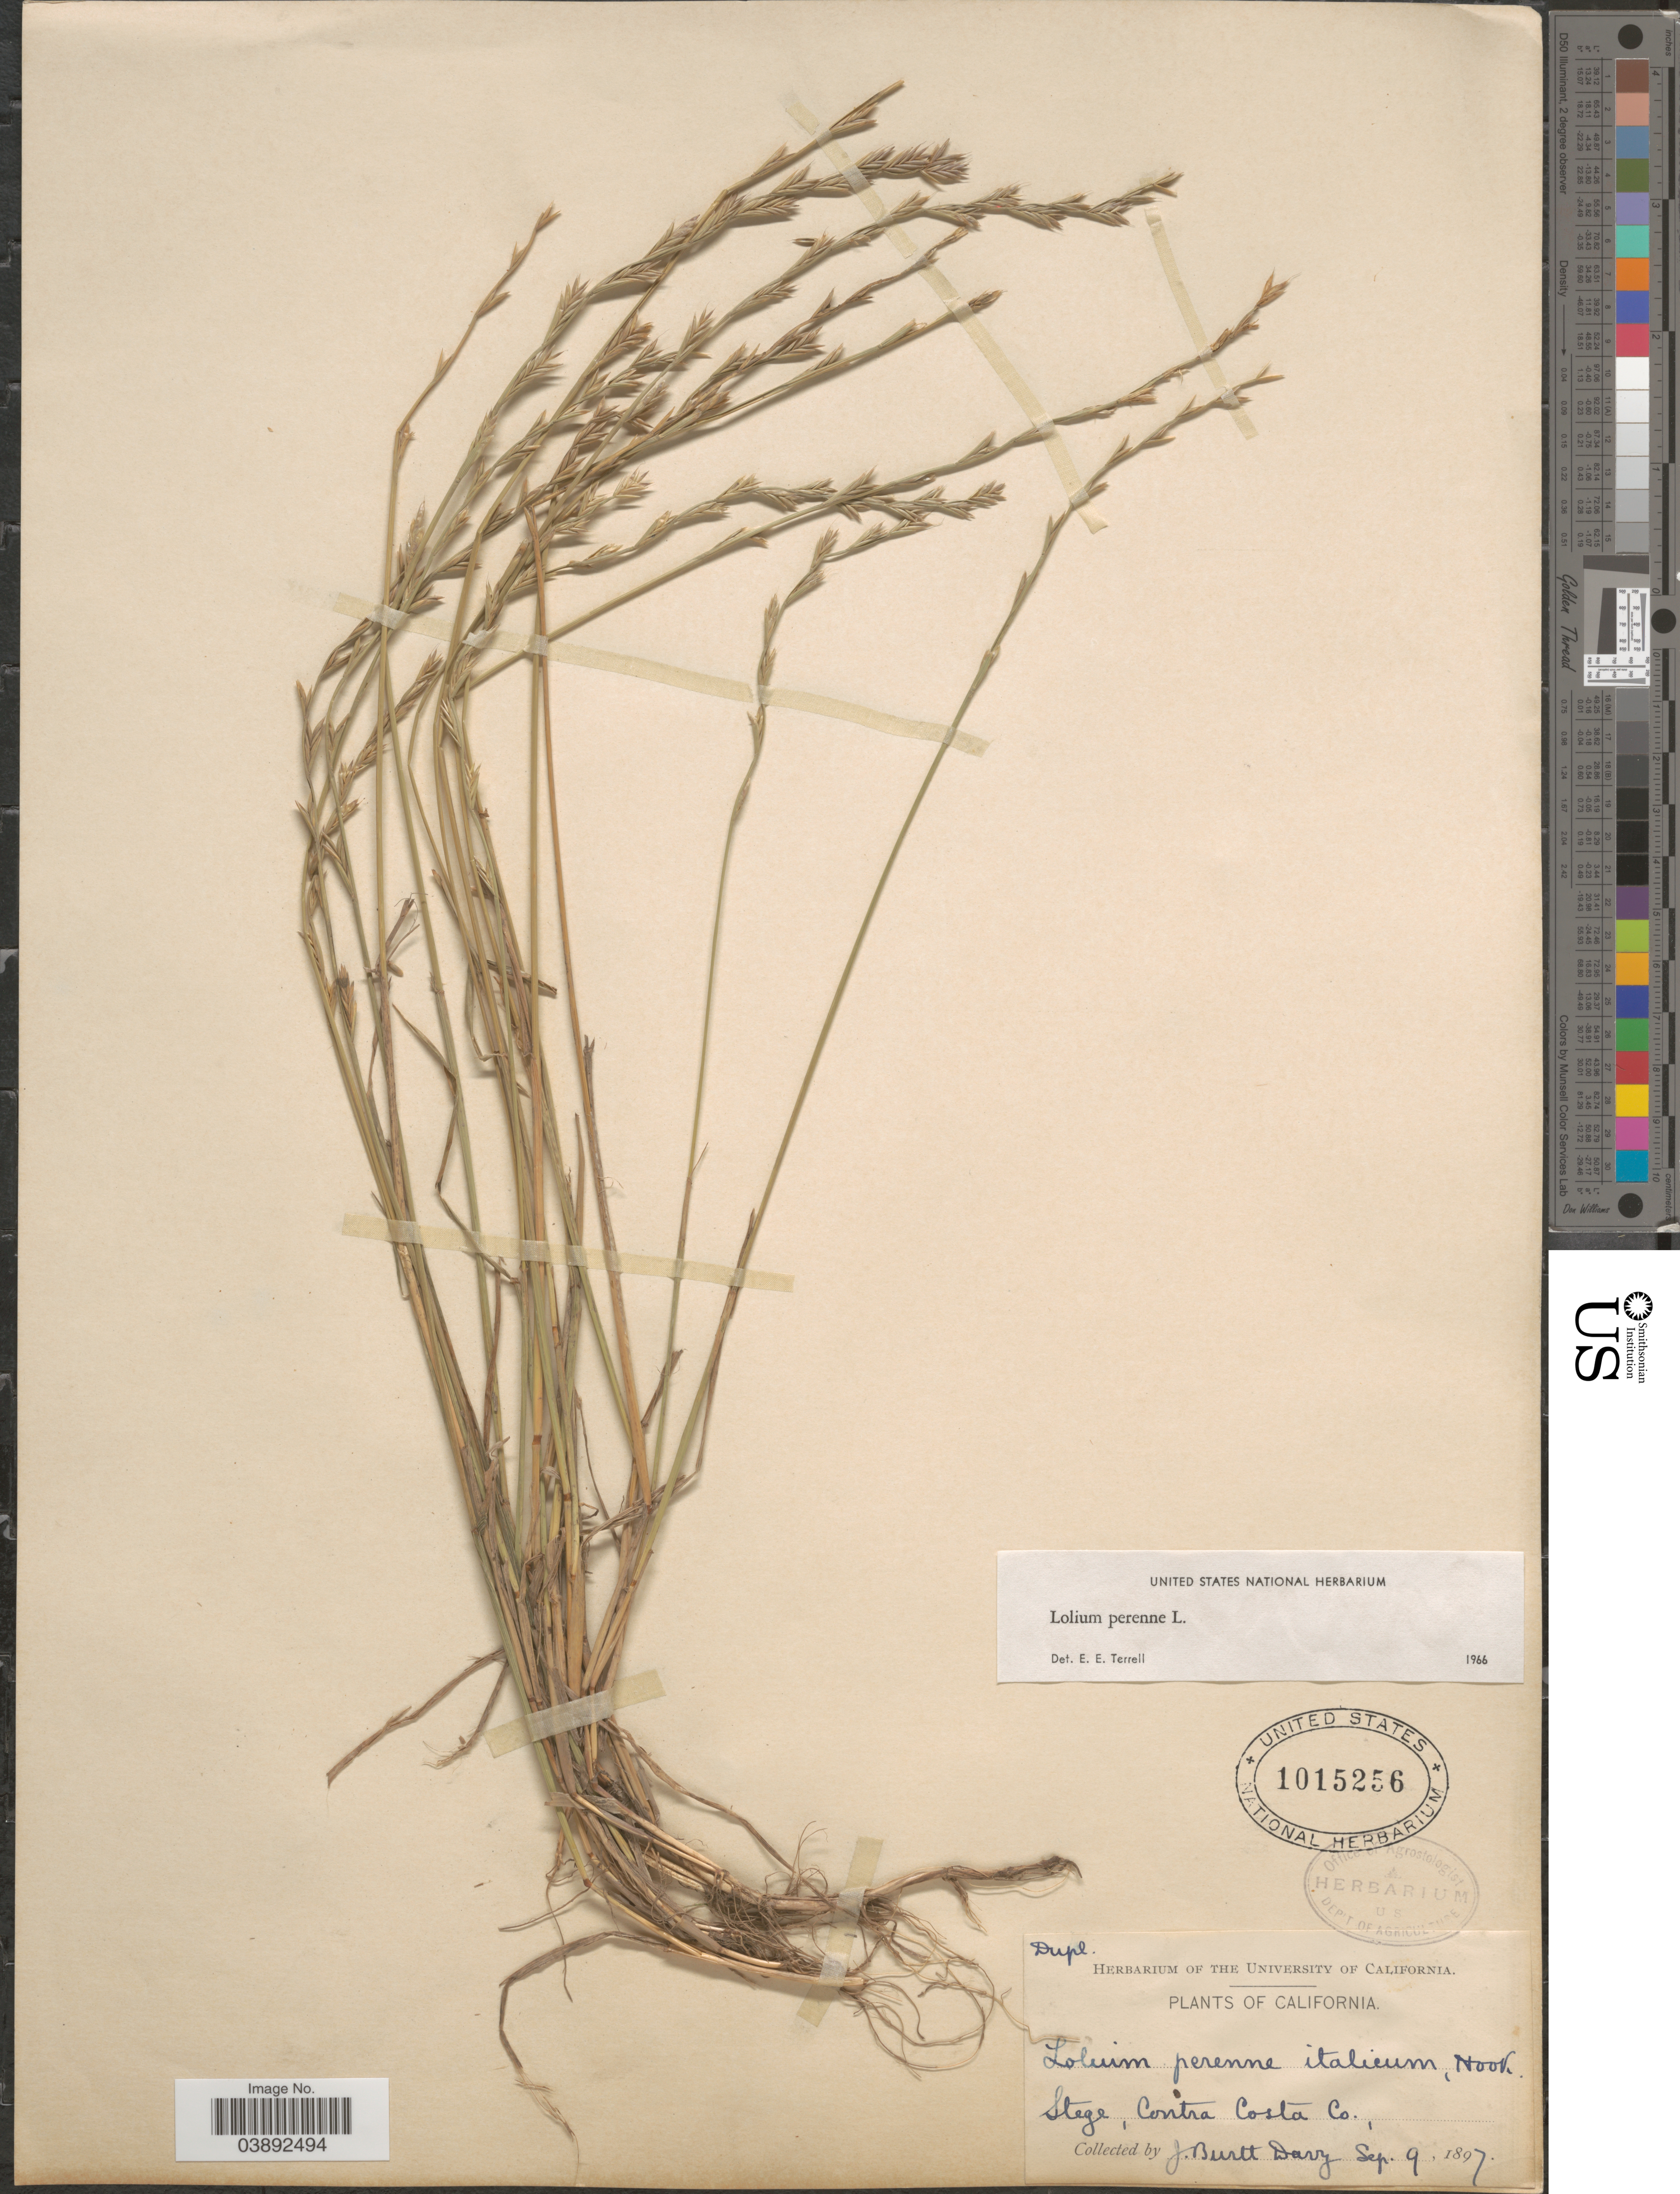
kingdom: Plantae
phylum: Tracheophyta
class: Liliopsida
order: Poales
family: Poaceae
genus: Lolium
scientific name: Lolium perenne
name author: L.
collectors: J. Burtt Davy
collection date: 1897-09-09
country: United States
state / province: California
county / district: Contra Costa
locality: Stege, Contra Costa Co.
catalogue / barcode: US 1015256